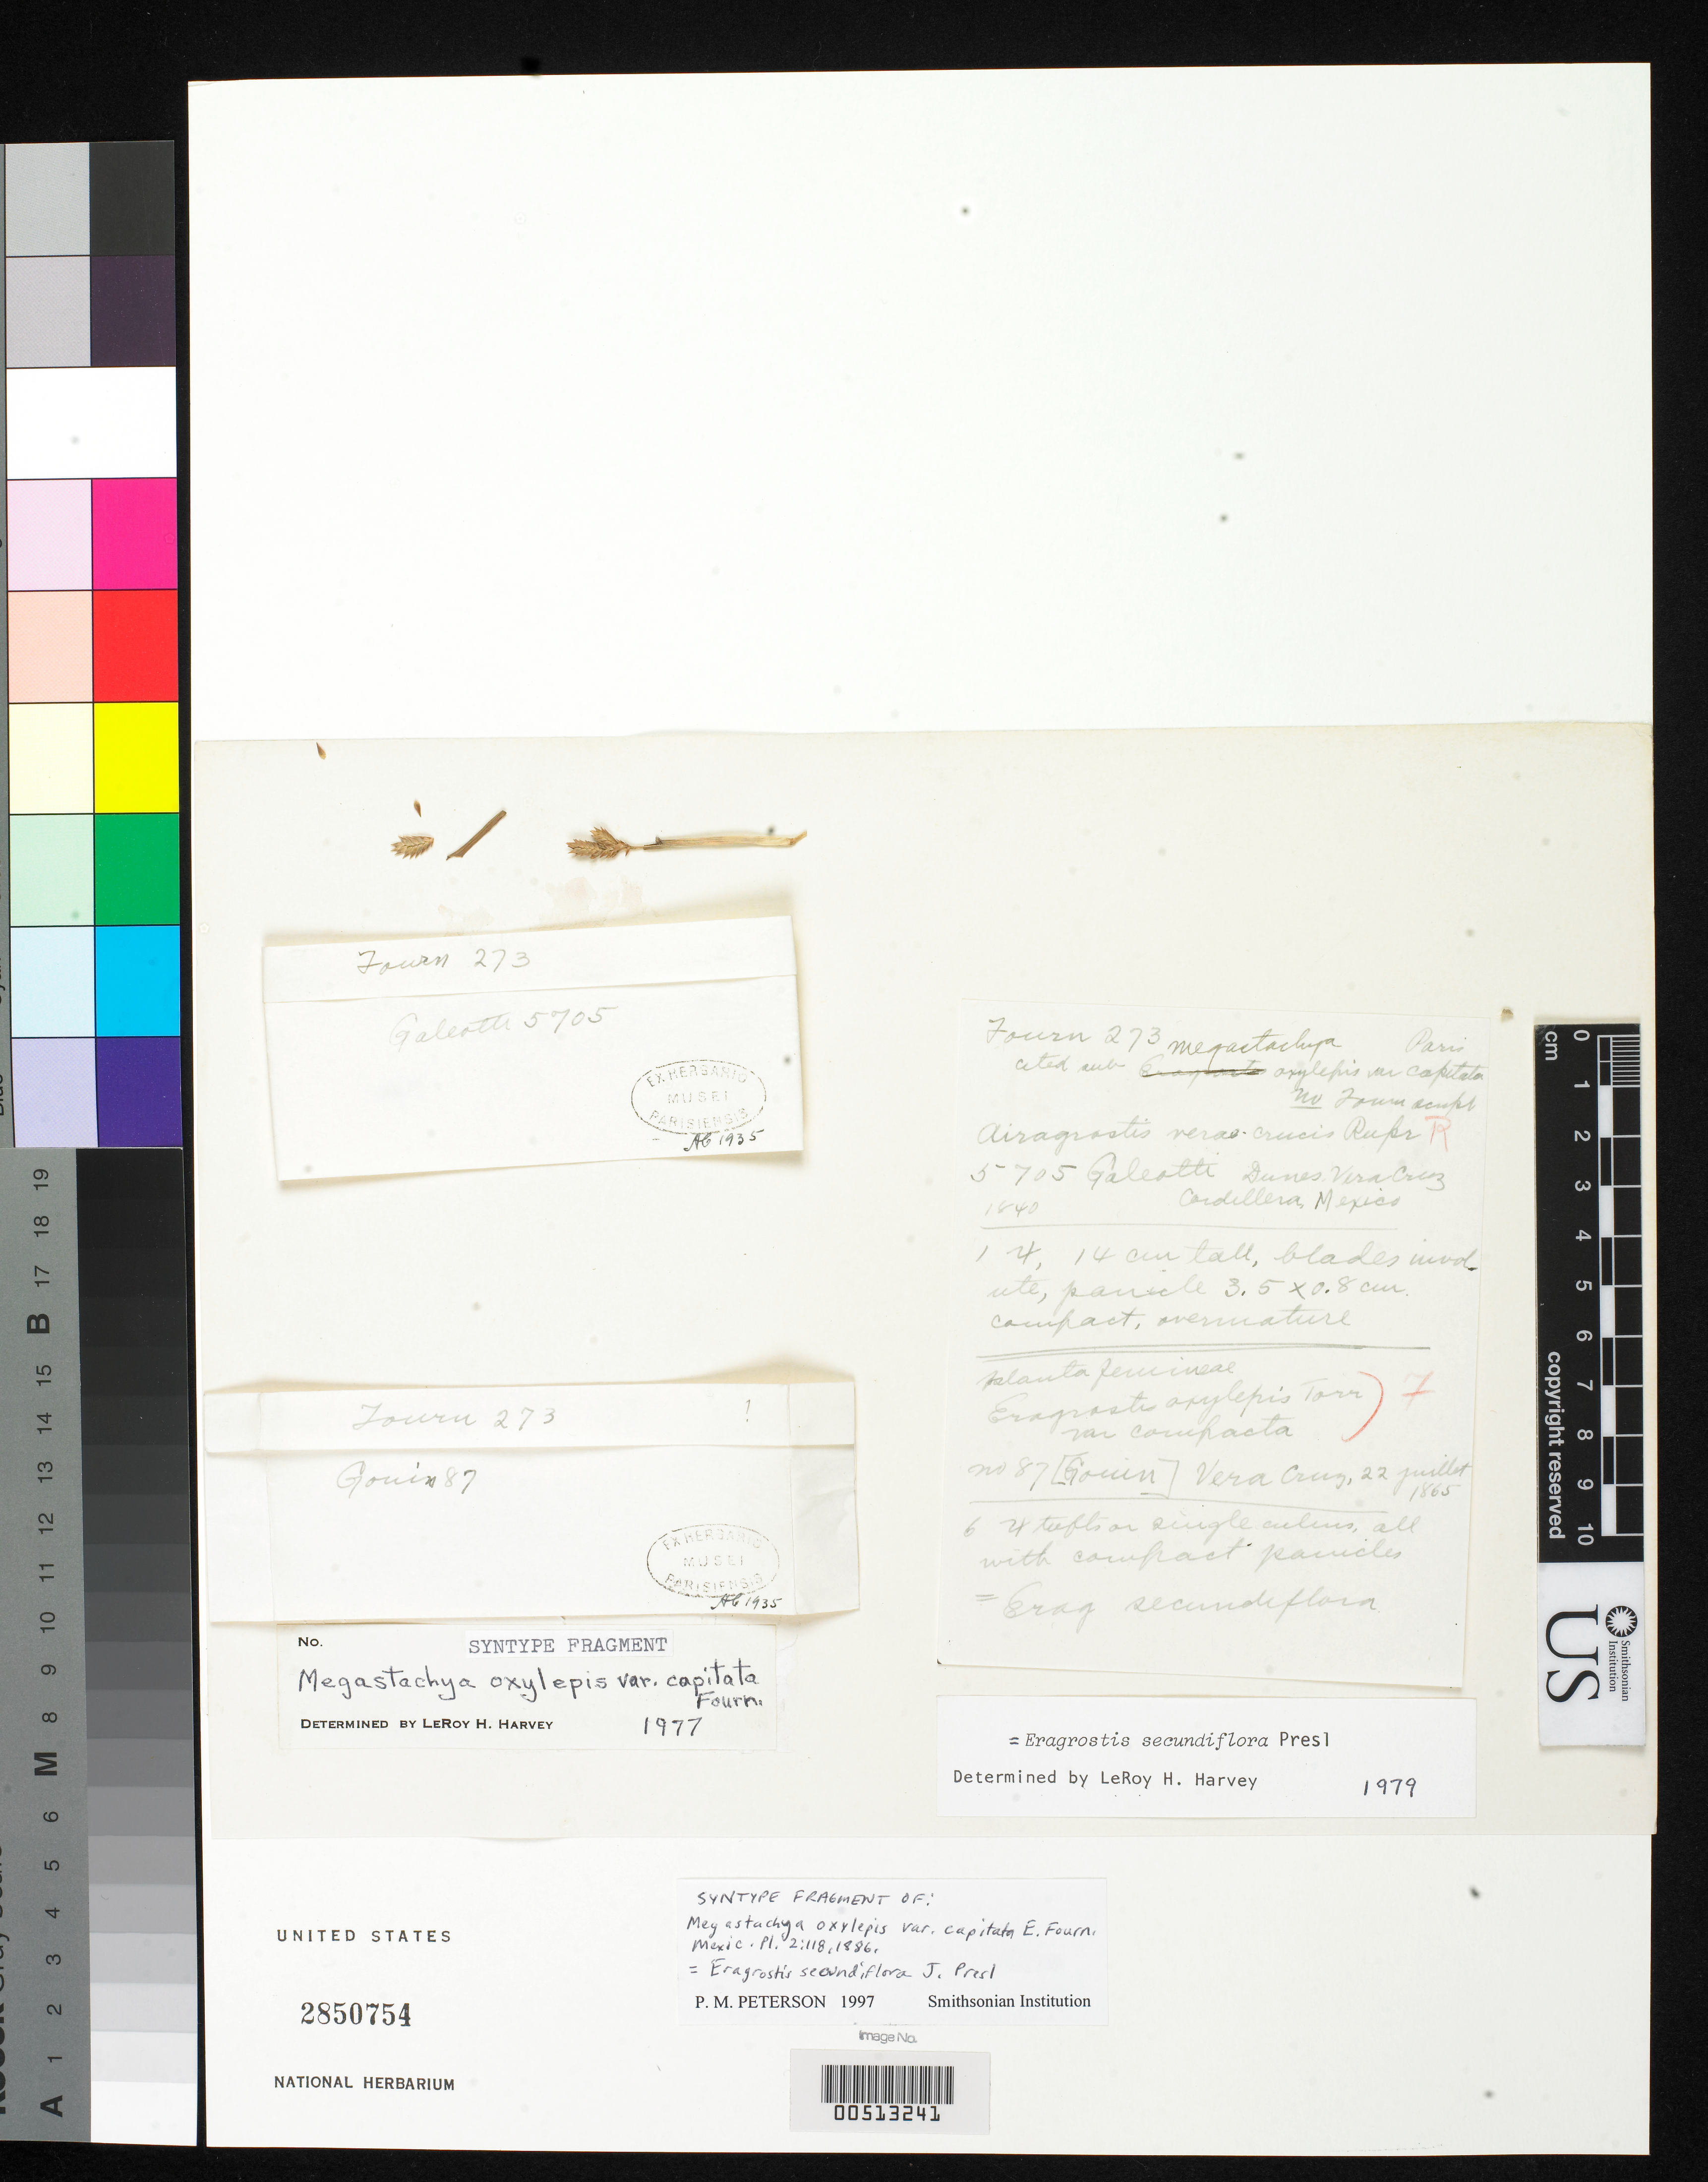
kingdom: Plantae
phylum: Tracheophyta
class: Liliopsida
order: Poales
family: Poaceae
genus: Megastachya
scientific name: Megastachya oxylepis var. capitata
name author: E. Fourn.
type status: Type Fragment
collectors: F. M. G. Gouin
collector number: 87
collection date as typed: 22 Jul 1865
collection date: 1865-07-22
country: Mexico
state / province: Veracruz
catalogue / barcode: US 2850754